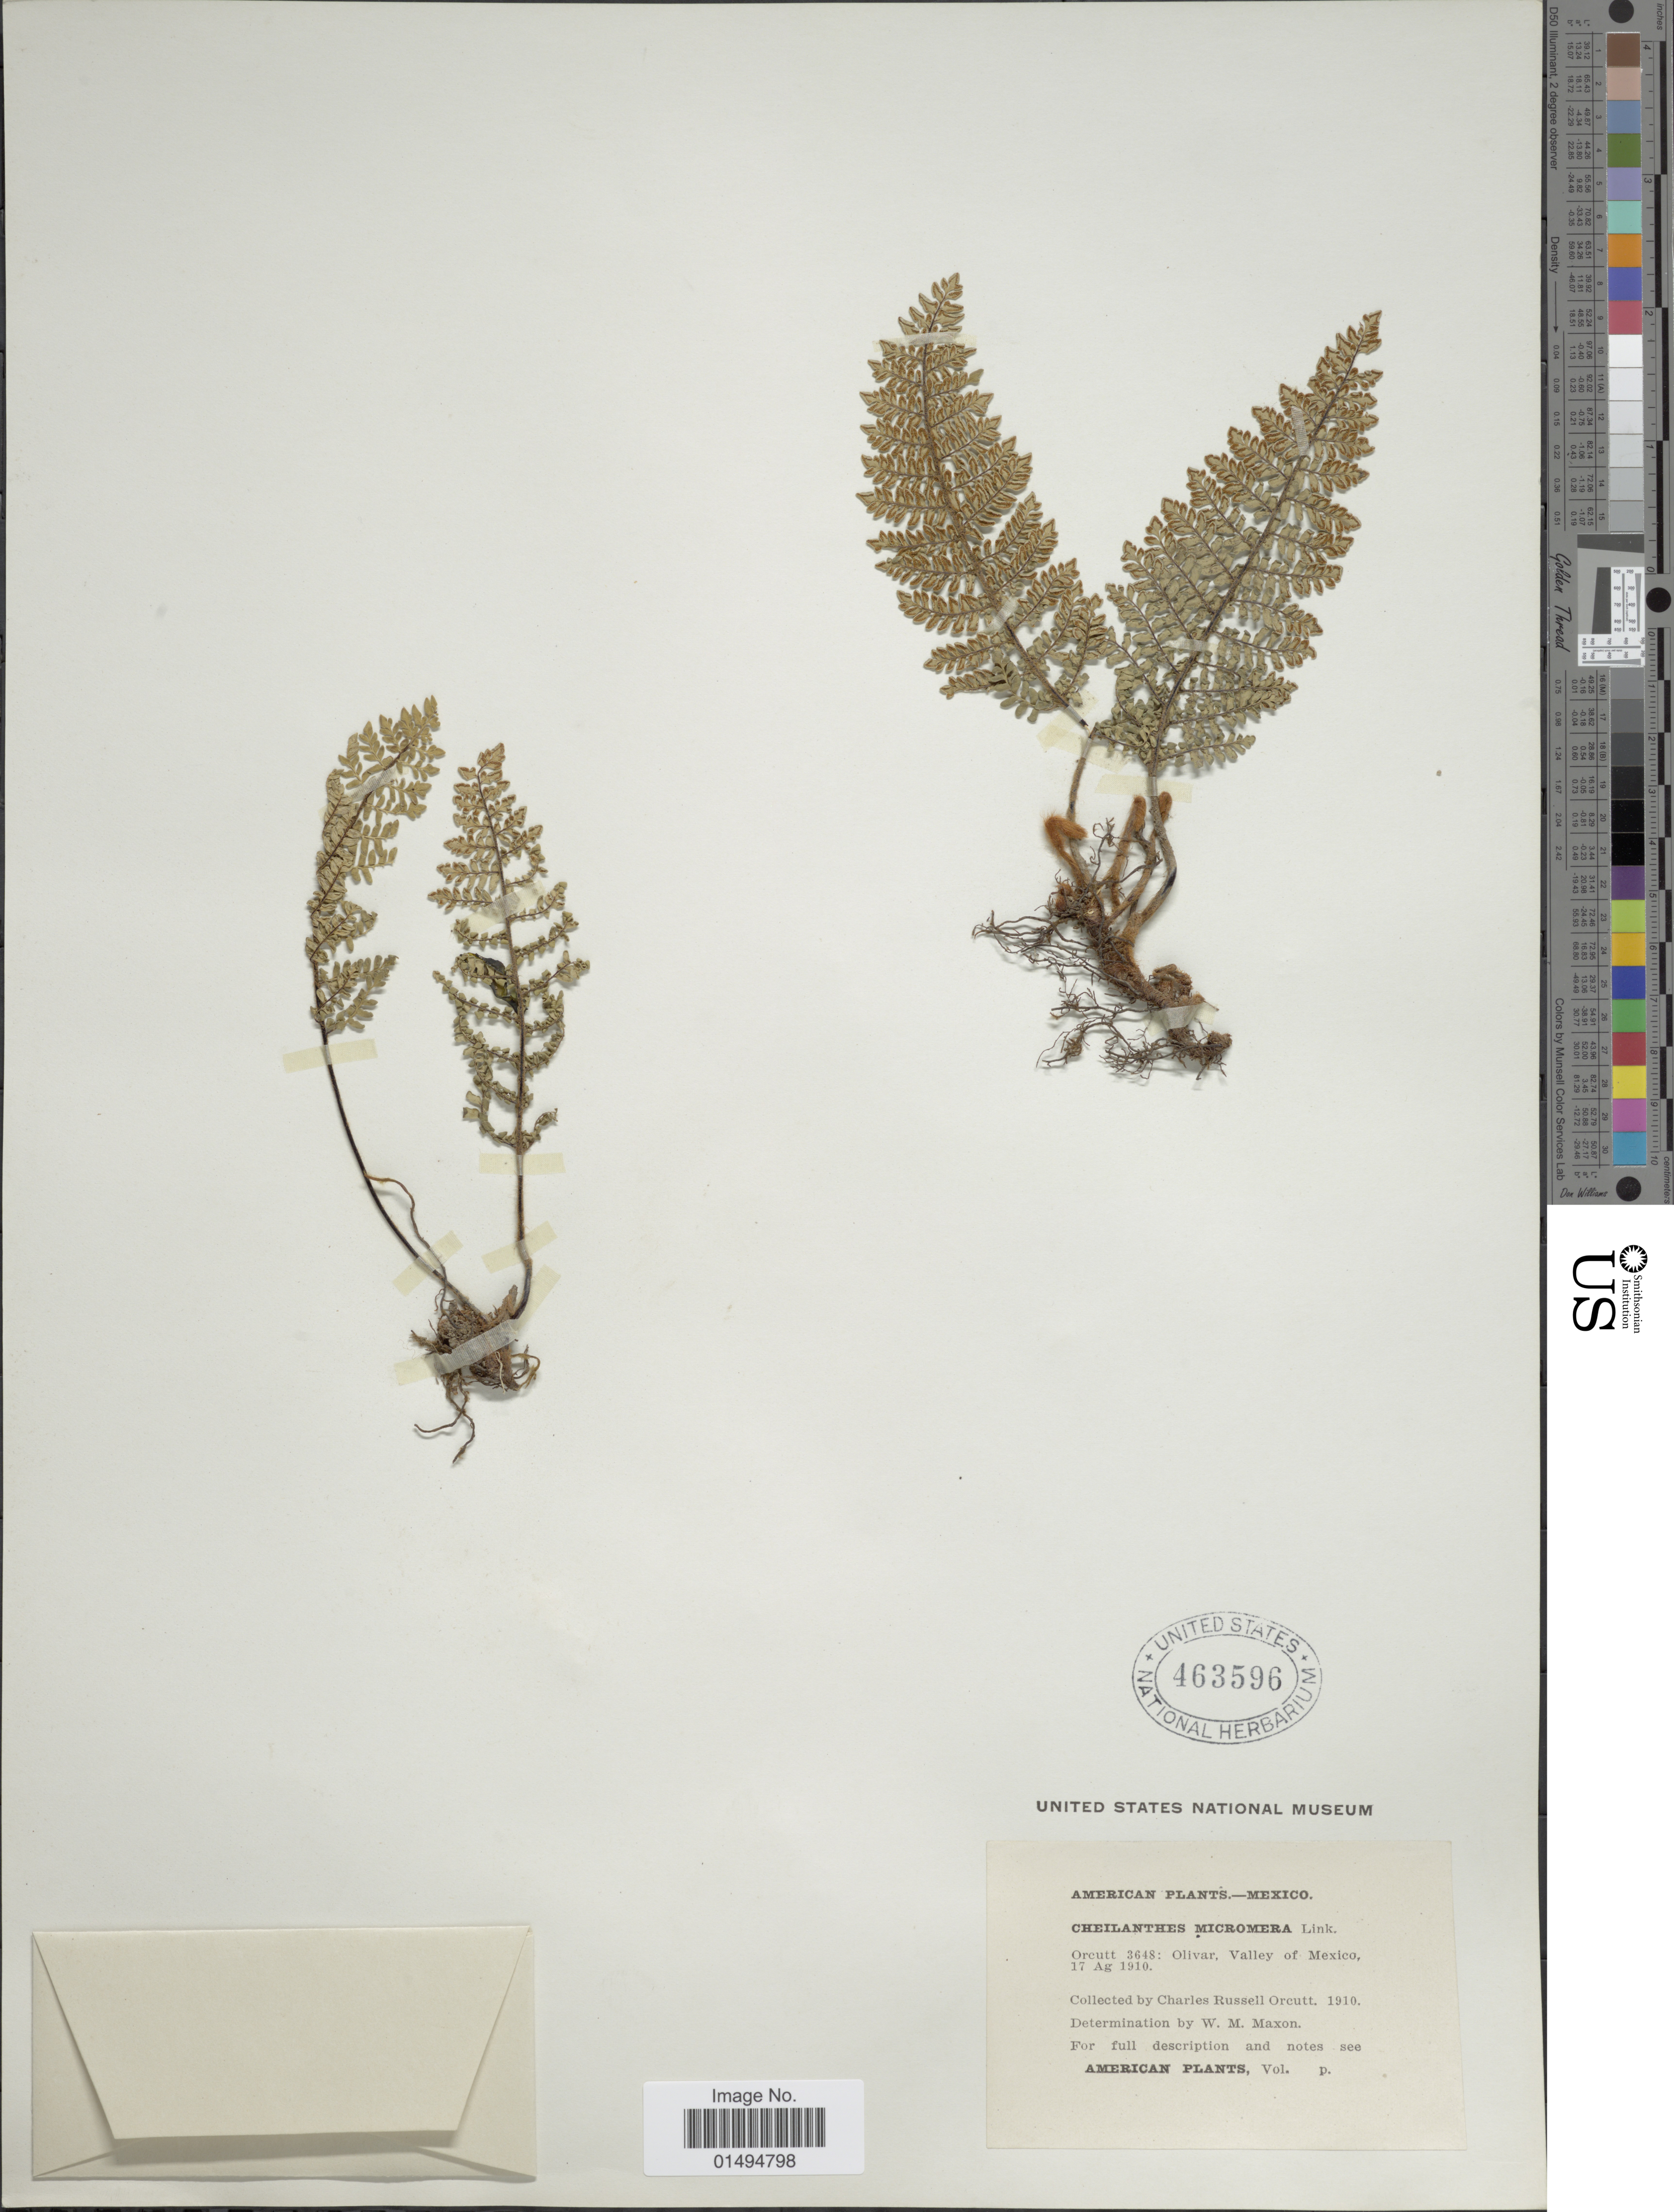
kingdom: Plantae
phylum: Tracheophyta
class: Polypodiopsida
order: Polypodiales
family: Pteridaceae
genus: Myriopteris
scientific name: Myriopteris notholaenoides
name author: (Desv.) Grusz & Windham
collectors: C. R. Orcutt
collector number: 3648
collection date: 1910-08-17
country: Mexico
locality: Olivar, Valley of Mexico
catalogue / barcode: US 463596